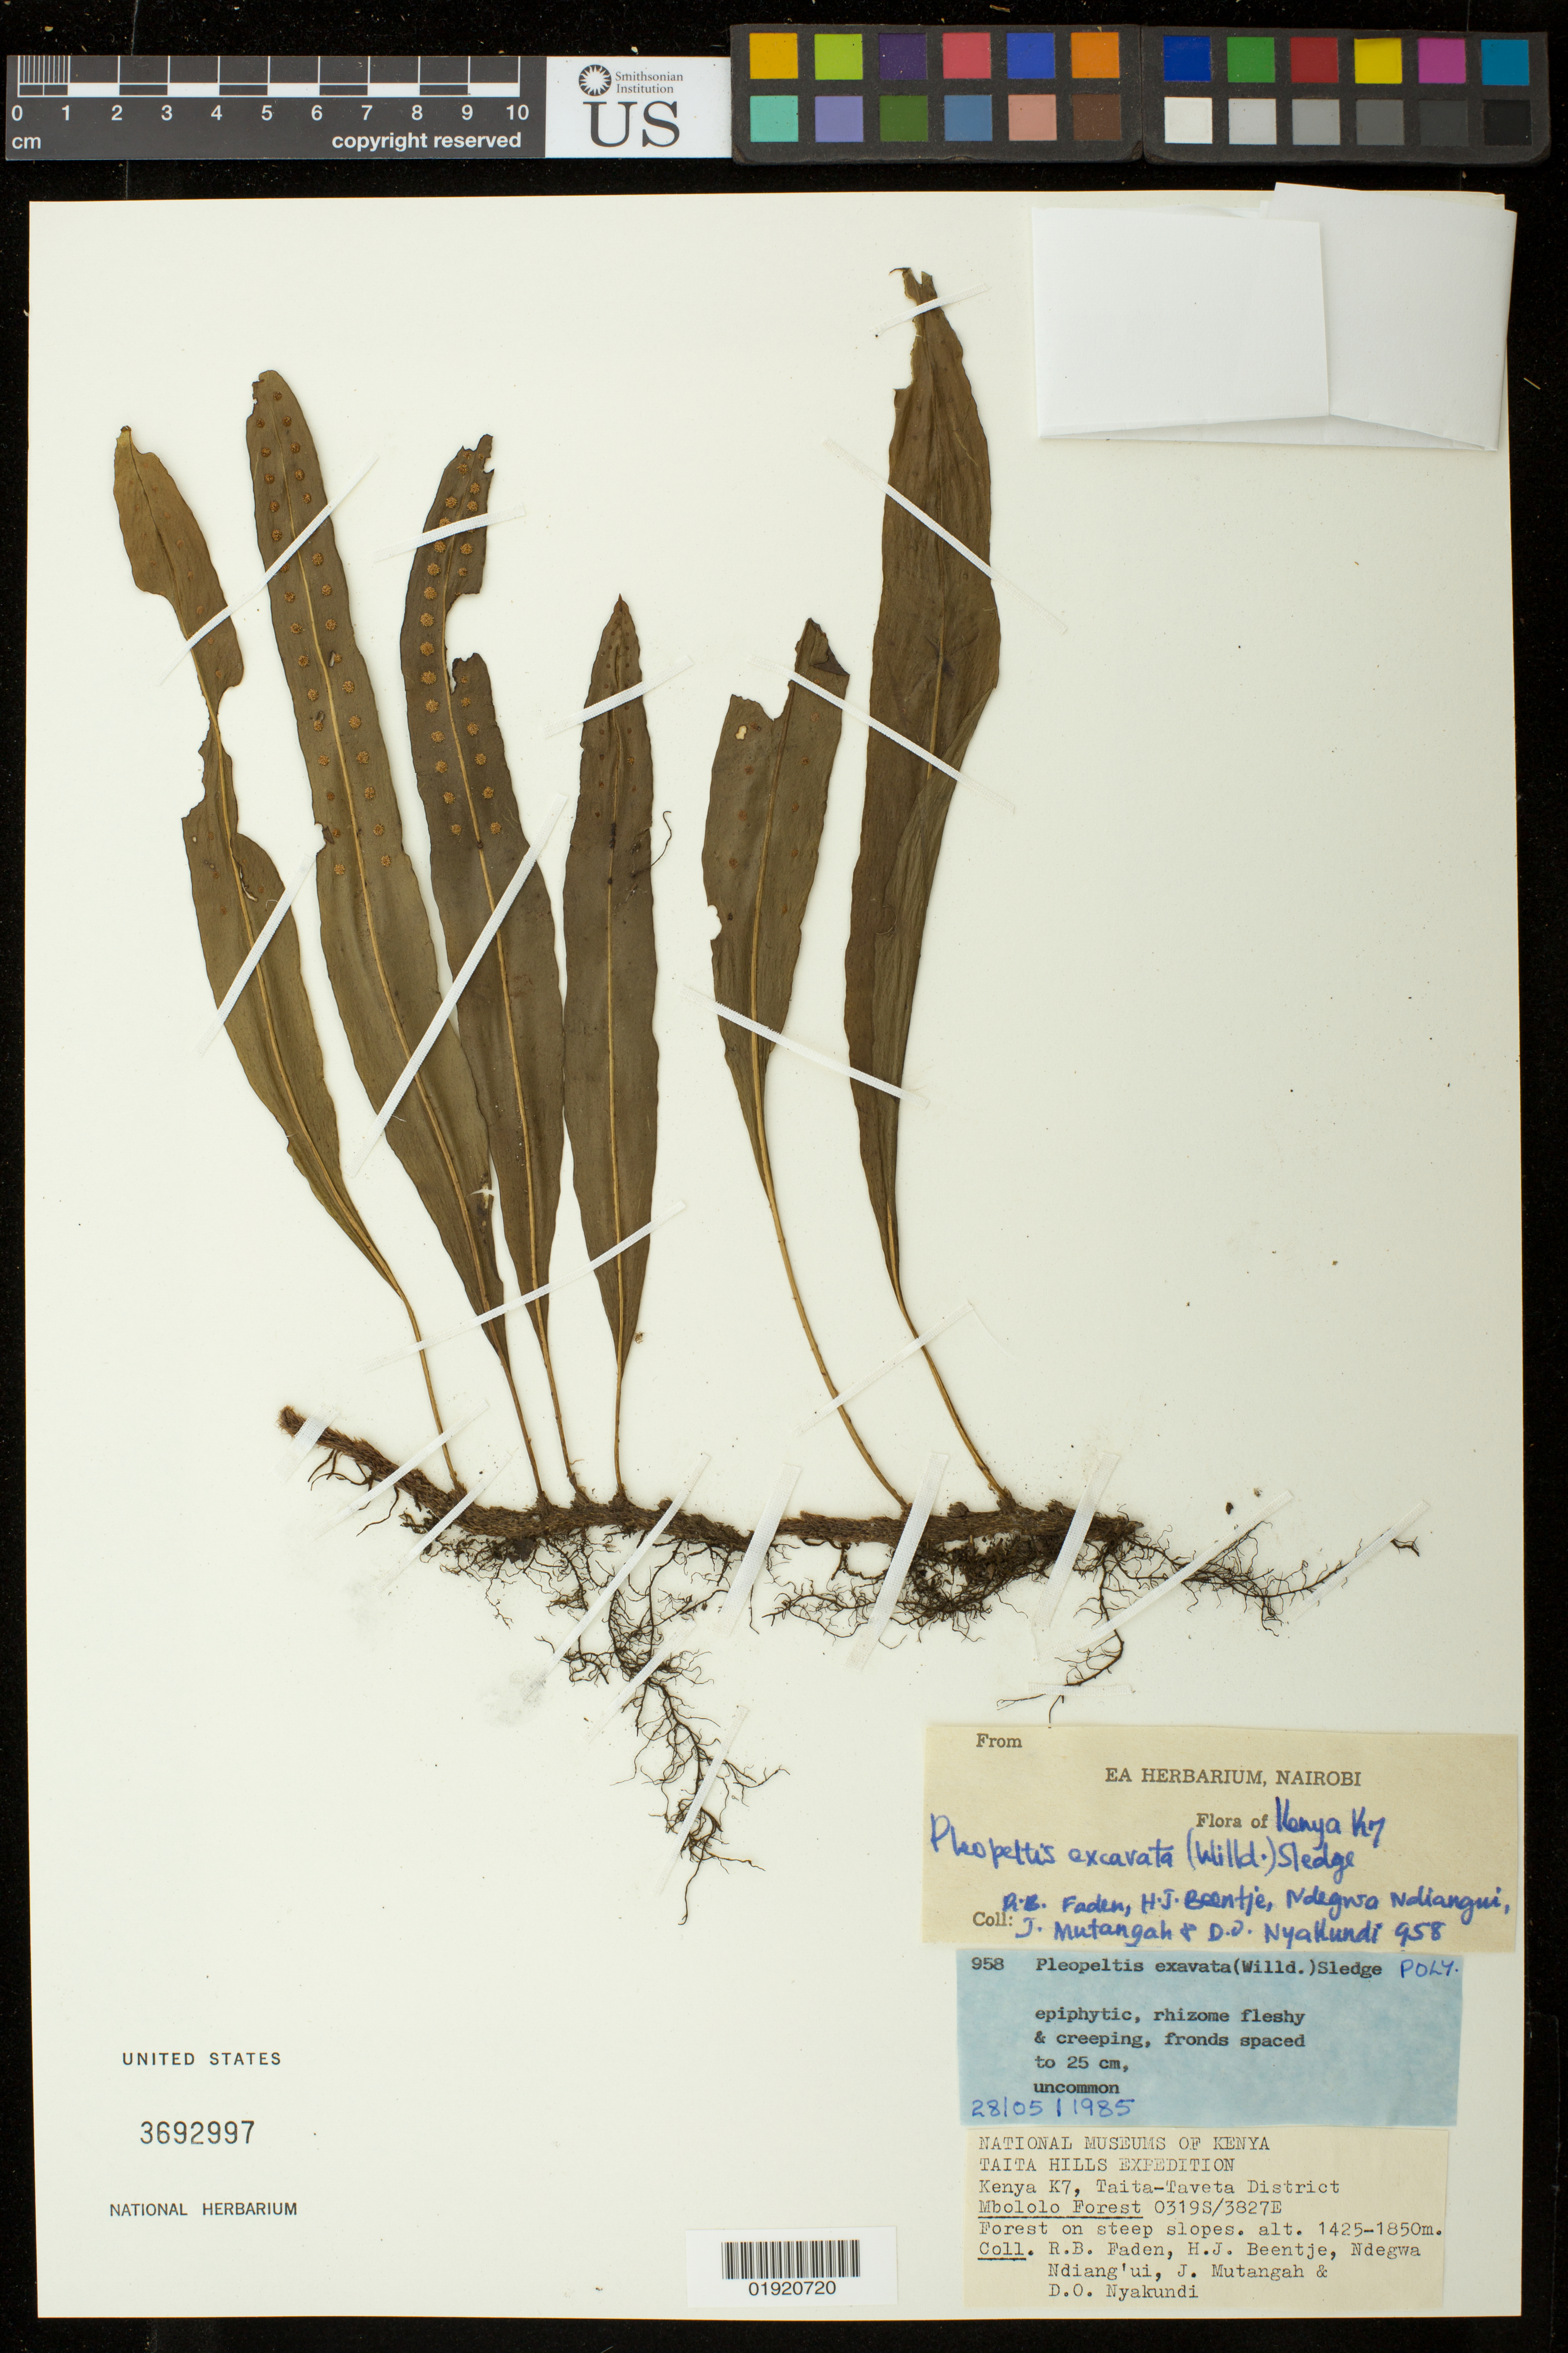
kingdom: Plantae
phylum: Tracheophyta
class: Polypodiopsida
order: Polypodiales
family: Polypodiaceae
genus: Lepisorus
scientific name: Lepisorus excavatus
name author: (Bory ex Willd.) Ching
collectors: R. B. Faden, H. J. Beentje, Ndegwa Ndiang'ui, J. Mutangah & D. Nyakundi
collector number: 958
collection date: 1985-05-28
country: Kenya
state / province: Taita Taveta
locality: Kenya K7, Taita-Taveta District. Taita Hills. Mbololo Forest.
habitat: Forest on steep slopes.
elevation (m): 1425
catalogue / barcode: US 3692997